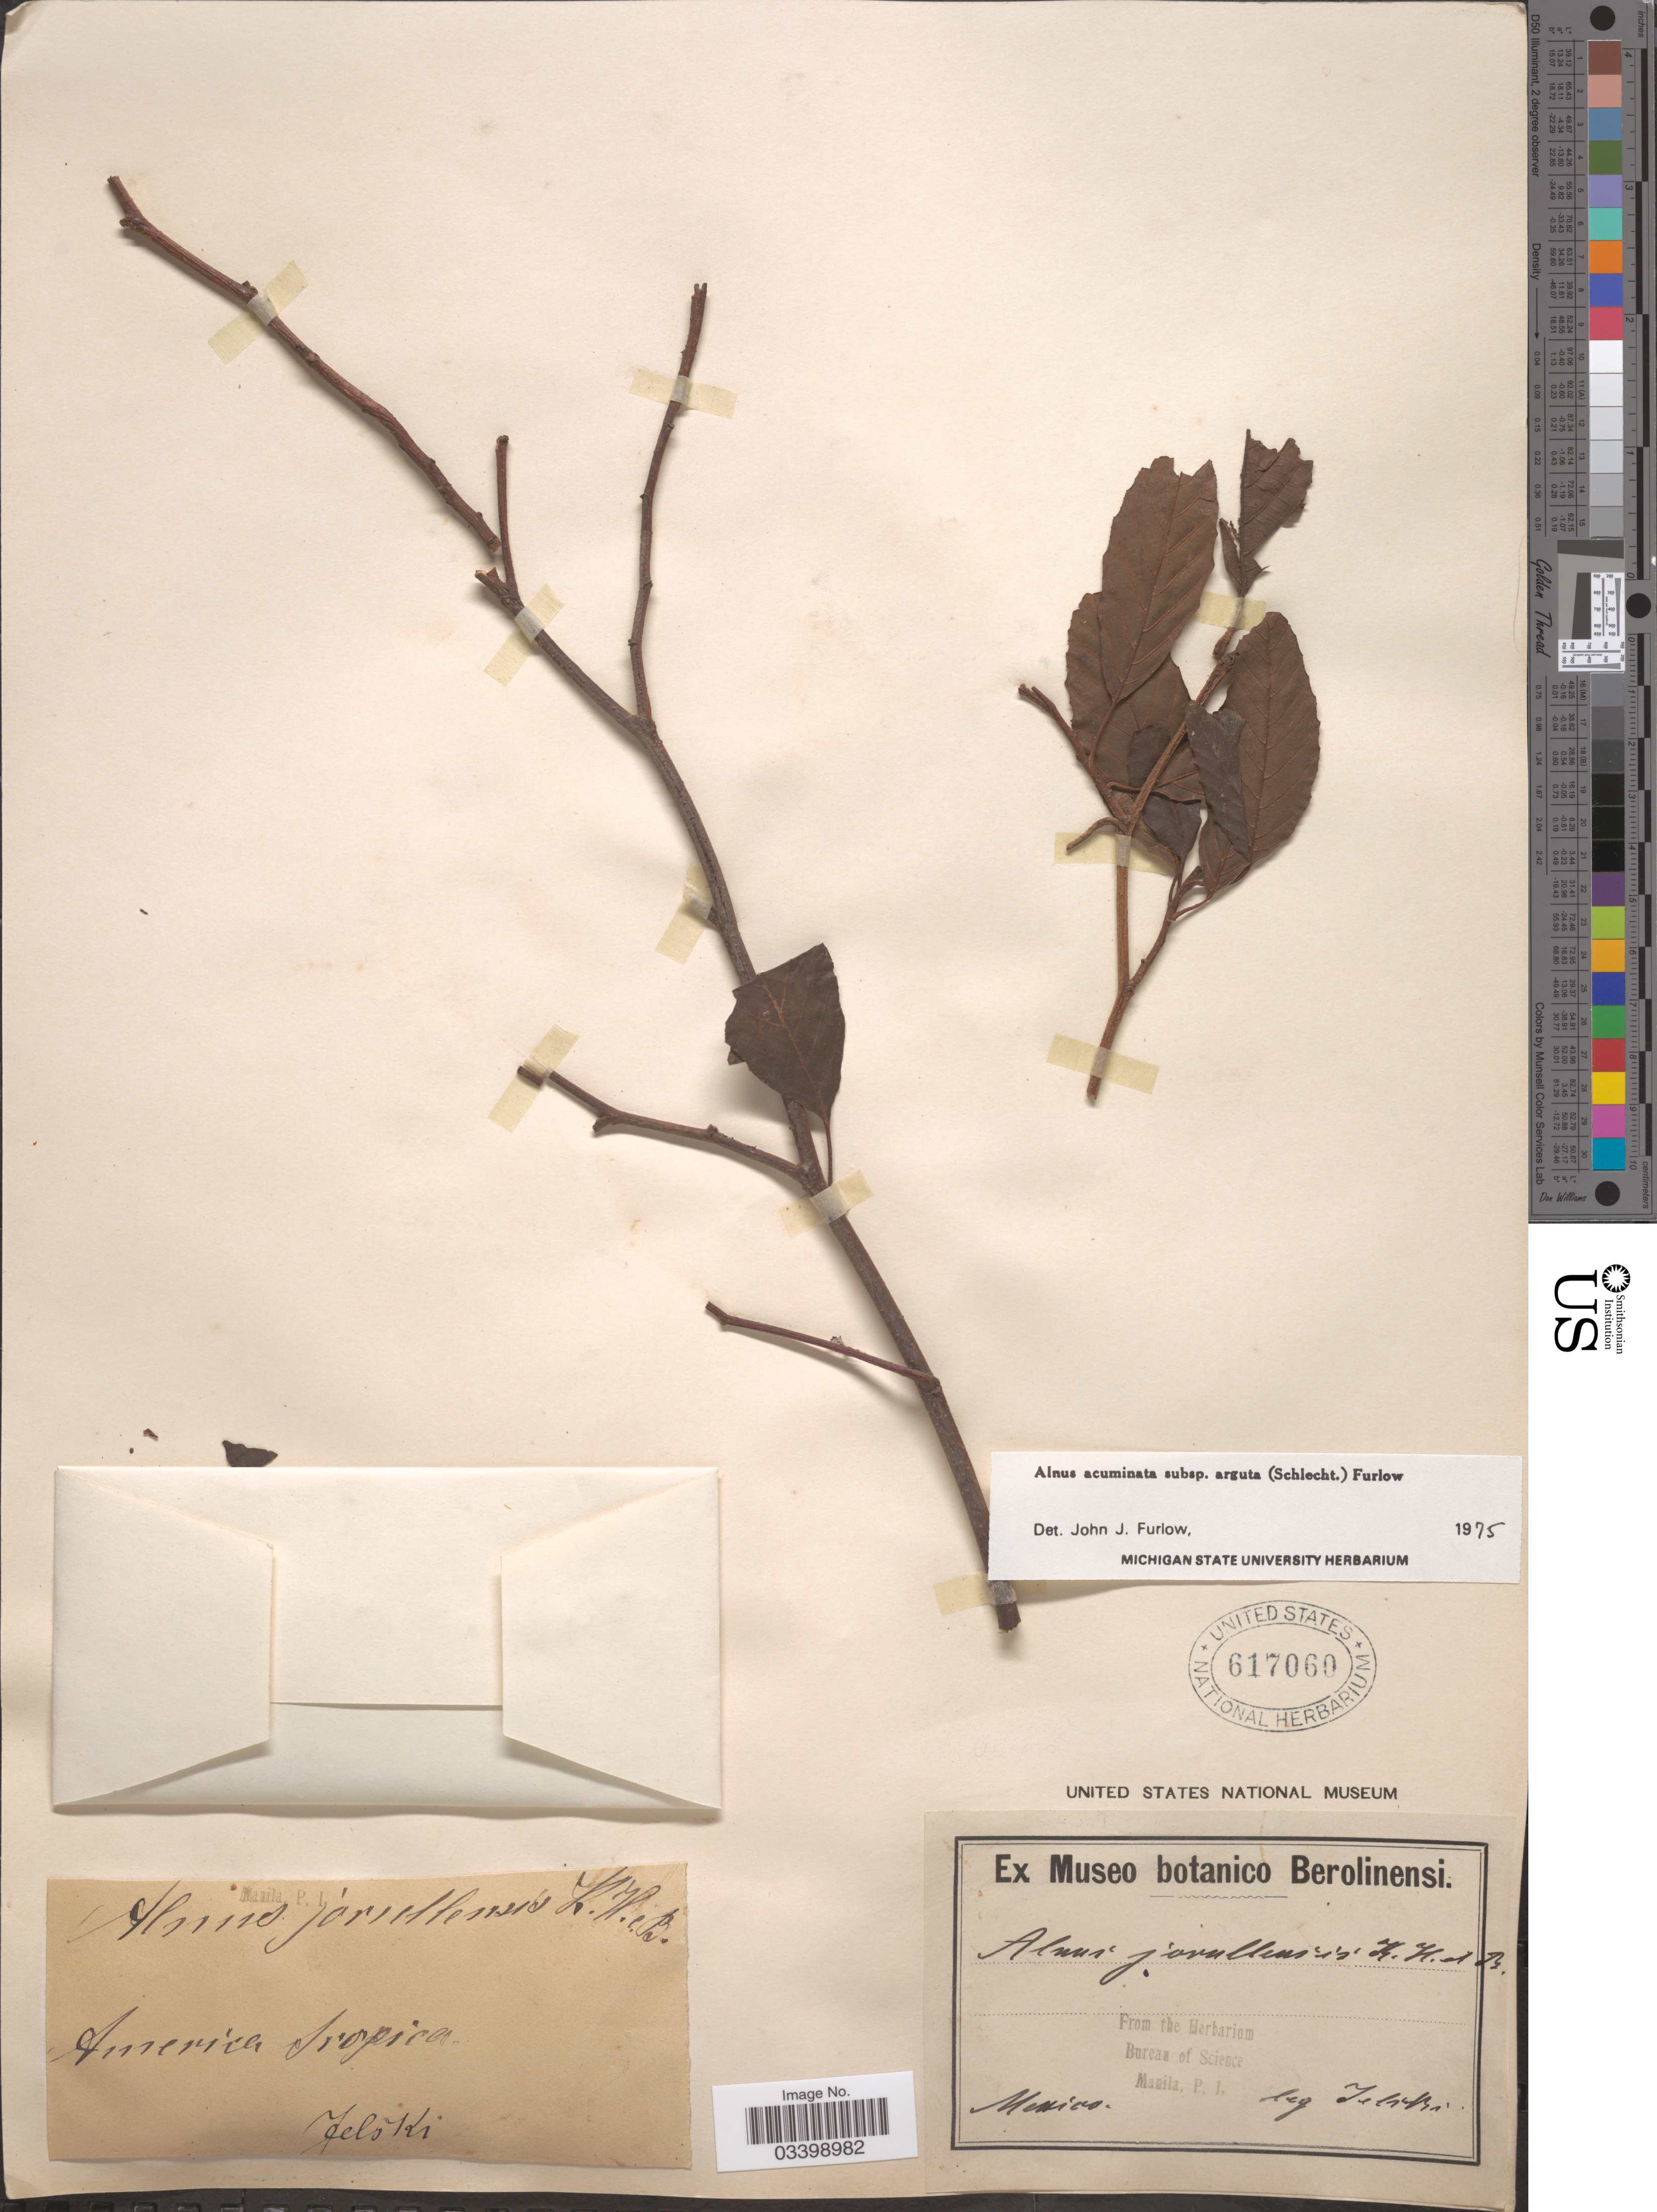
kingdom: Plantae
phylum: Tracheophyta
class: Magnoliopsida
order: Fagales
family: Betulaceae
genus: Alnus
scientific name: Alnus acuminata subsp. arguta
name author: (Schltdl.) Furlow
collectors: -. Jelski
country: Mexico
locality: America tropica.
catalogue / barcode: US 617060